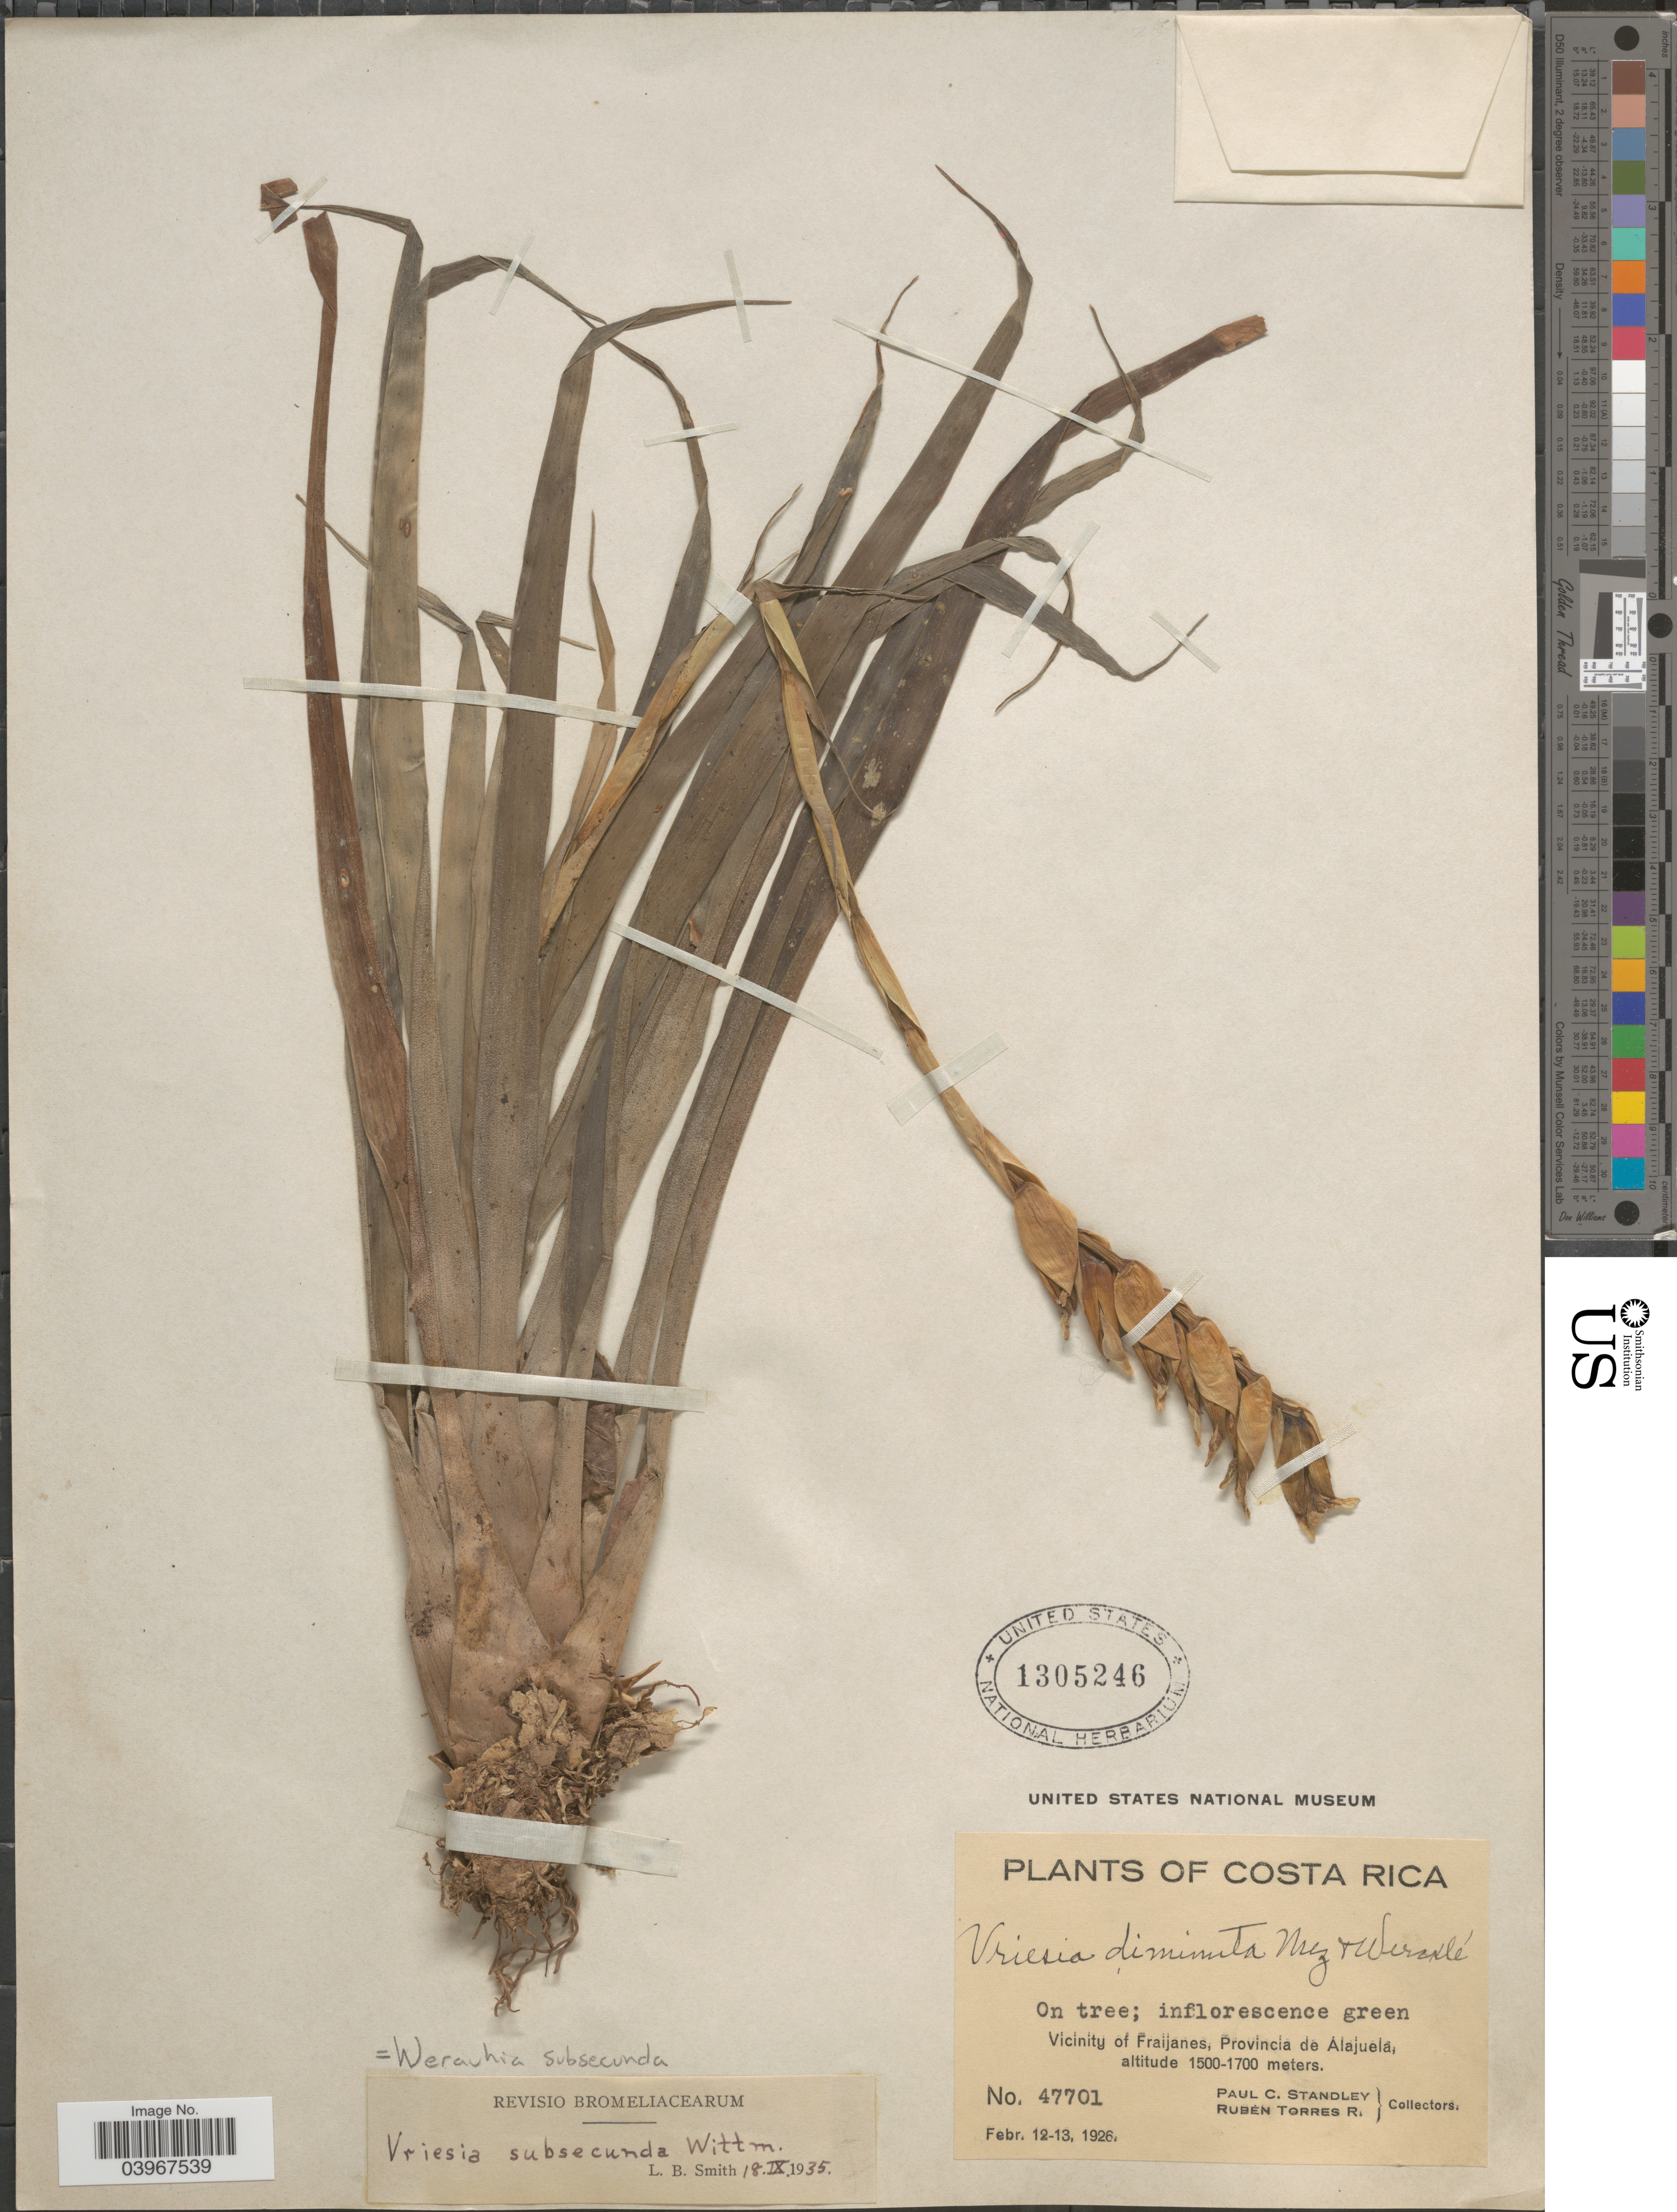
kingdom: Plantae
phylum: Tracheophyta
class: Liliopsida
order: Poales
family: Bromeliaceae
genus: Werauhia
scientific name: Werauhia subsecunda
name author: (Wittm.) J.R. Grant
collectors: P. C. Standley & R. Torres Rojas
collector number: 47701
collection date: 1926-02-12/1926-02-13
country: Costa Rica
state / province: Alajuela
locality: Vicinity of Fraijanes.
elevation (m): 1500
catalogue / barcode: US 1305246